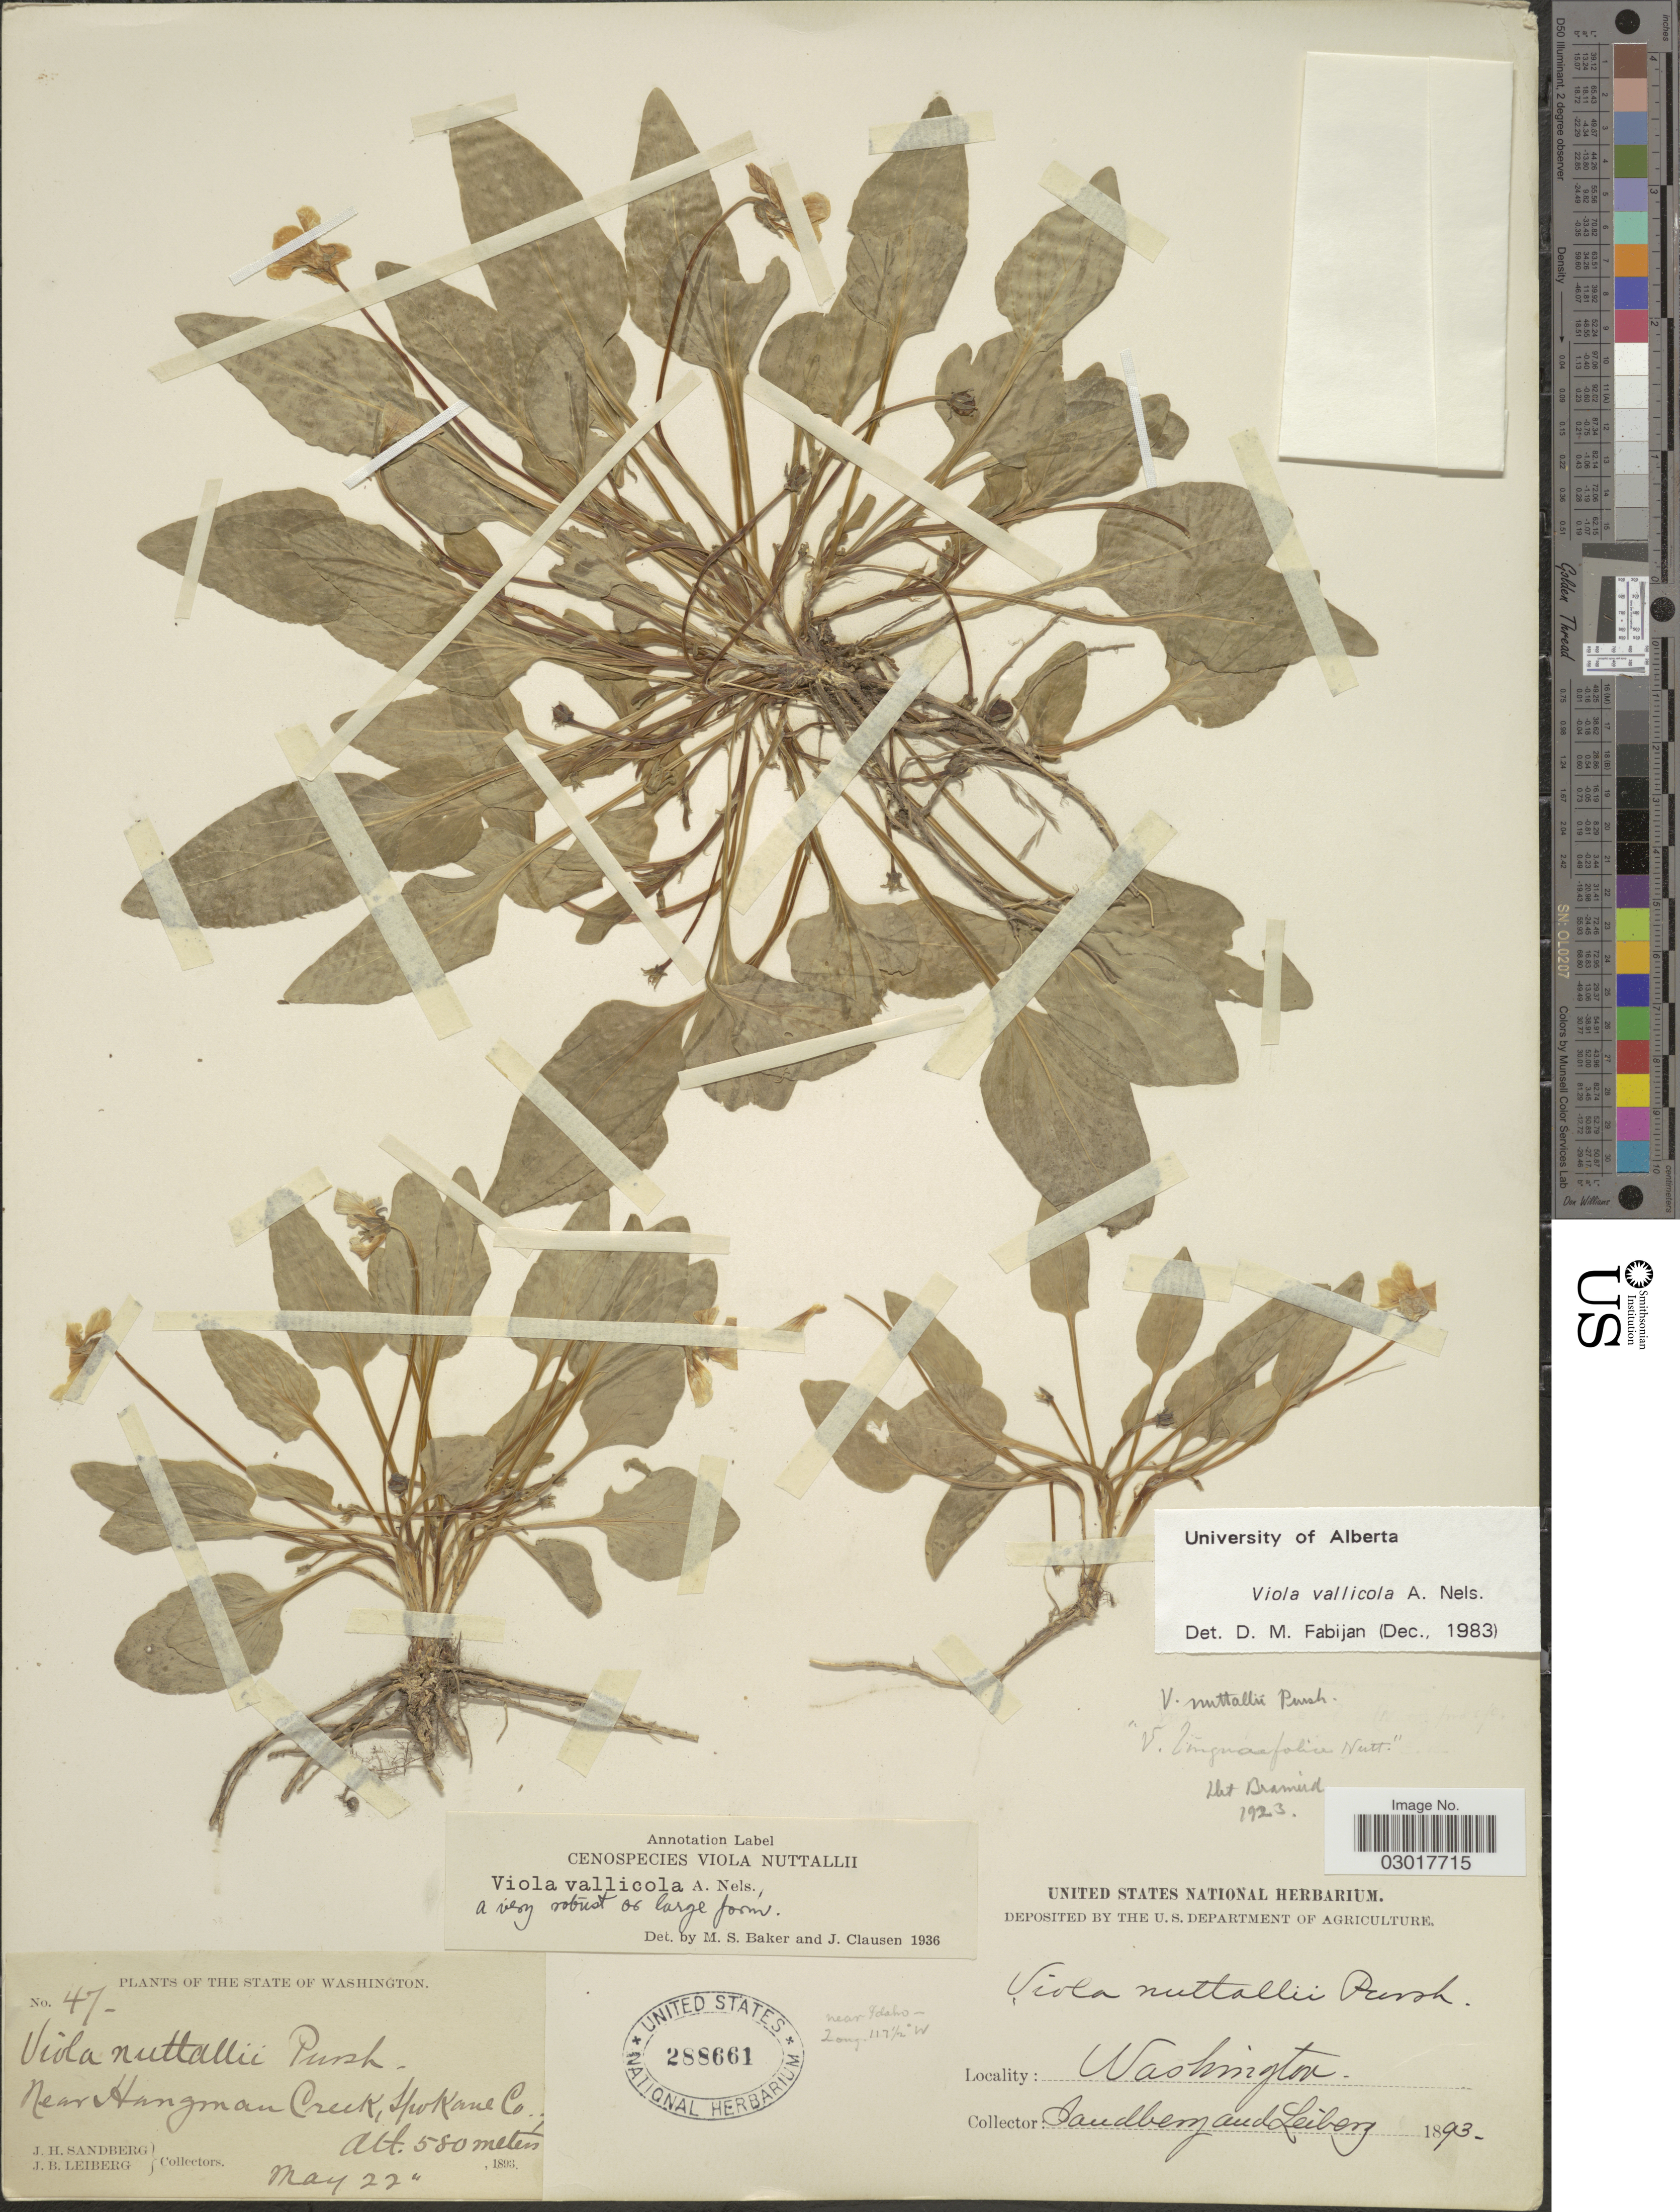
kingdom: Plantae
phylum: Tracheophyta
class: Magnoliopsida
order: Malpighiales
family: Violaceae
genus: Viola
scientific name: Viola vallicola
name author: A. Nelson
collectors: J. H. Sandberg & J. B. Leiberg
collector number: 47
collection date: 1893-05-22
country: United States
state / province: Washington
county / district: Spokane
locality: Near Hangman Creek, Spokane Co., near Idaho.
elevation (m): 580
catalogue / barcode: US 288661